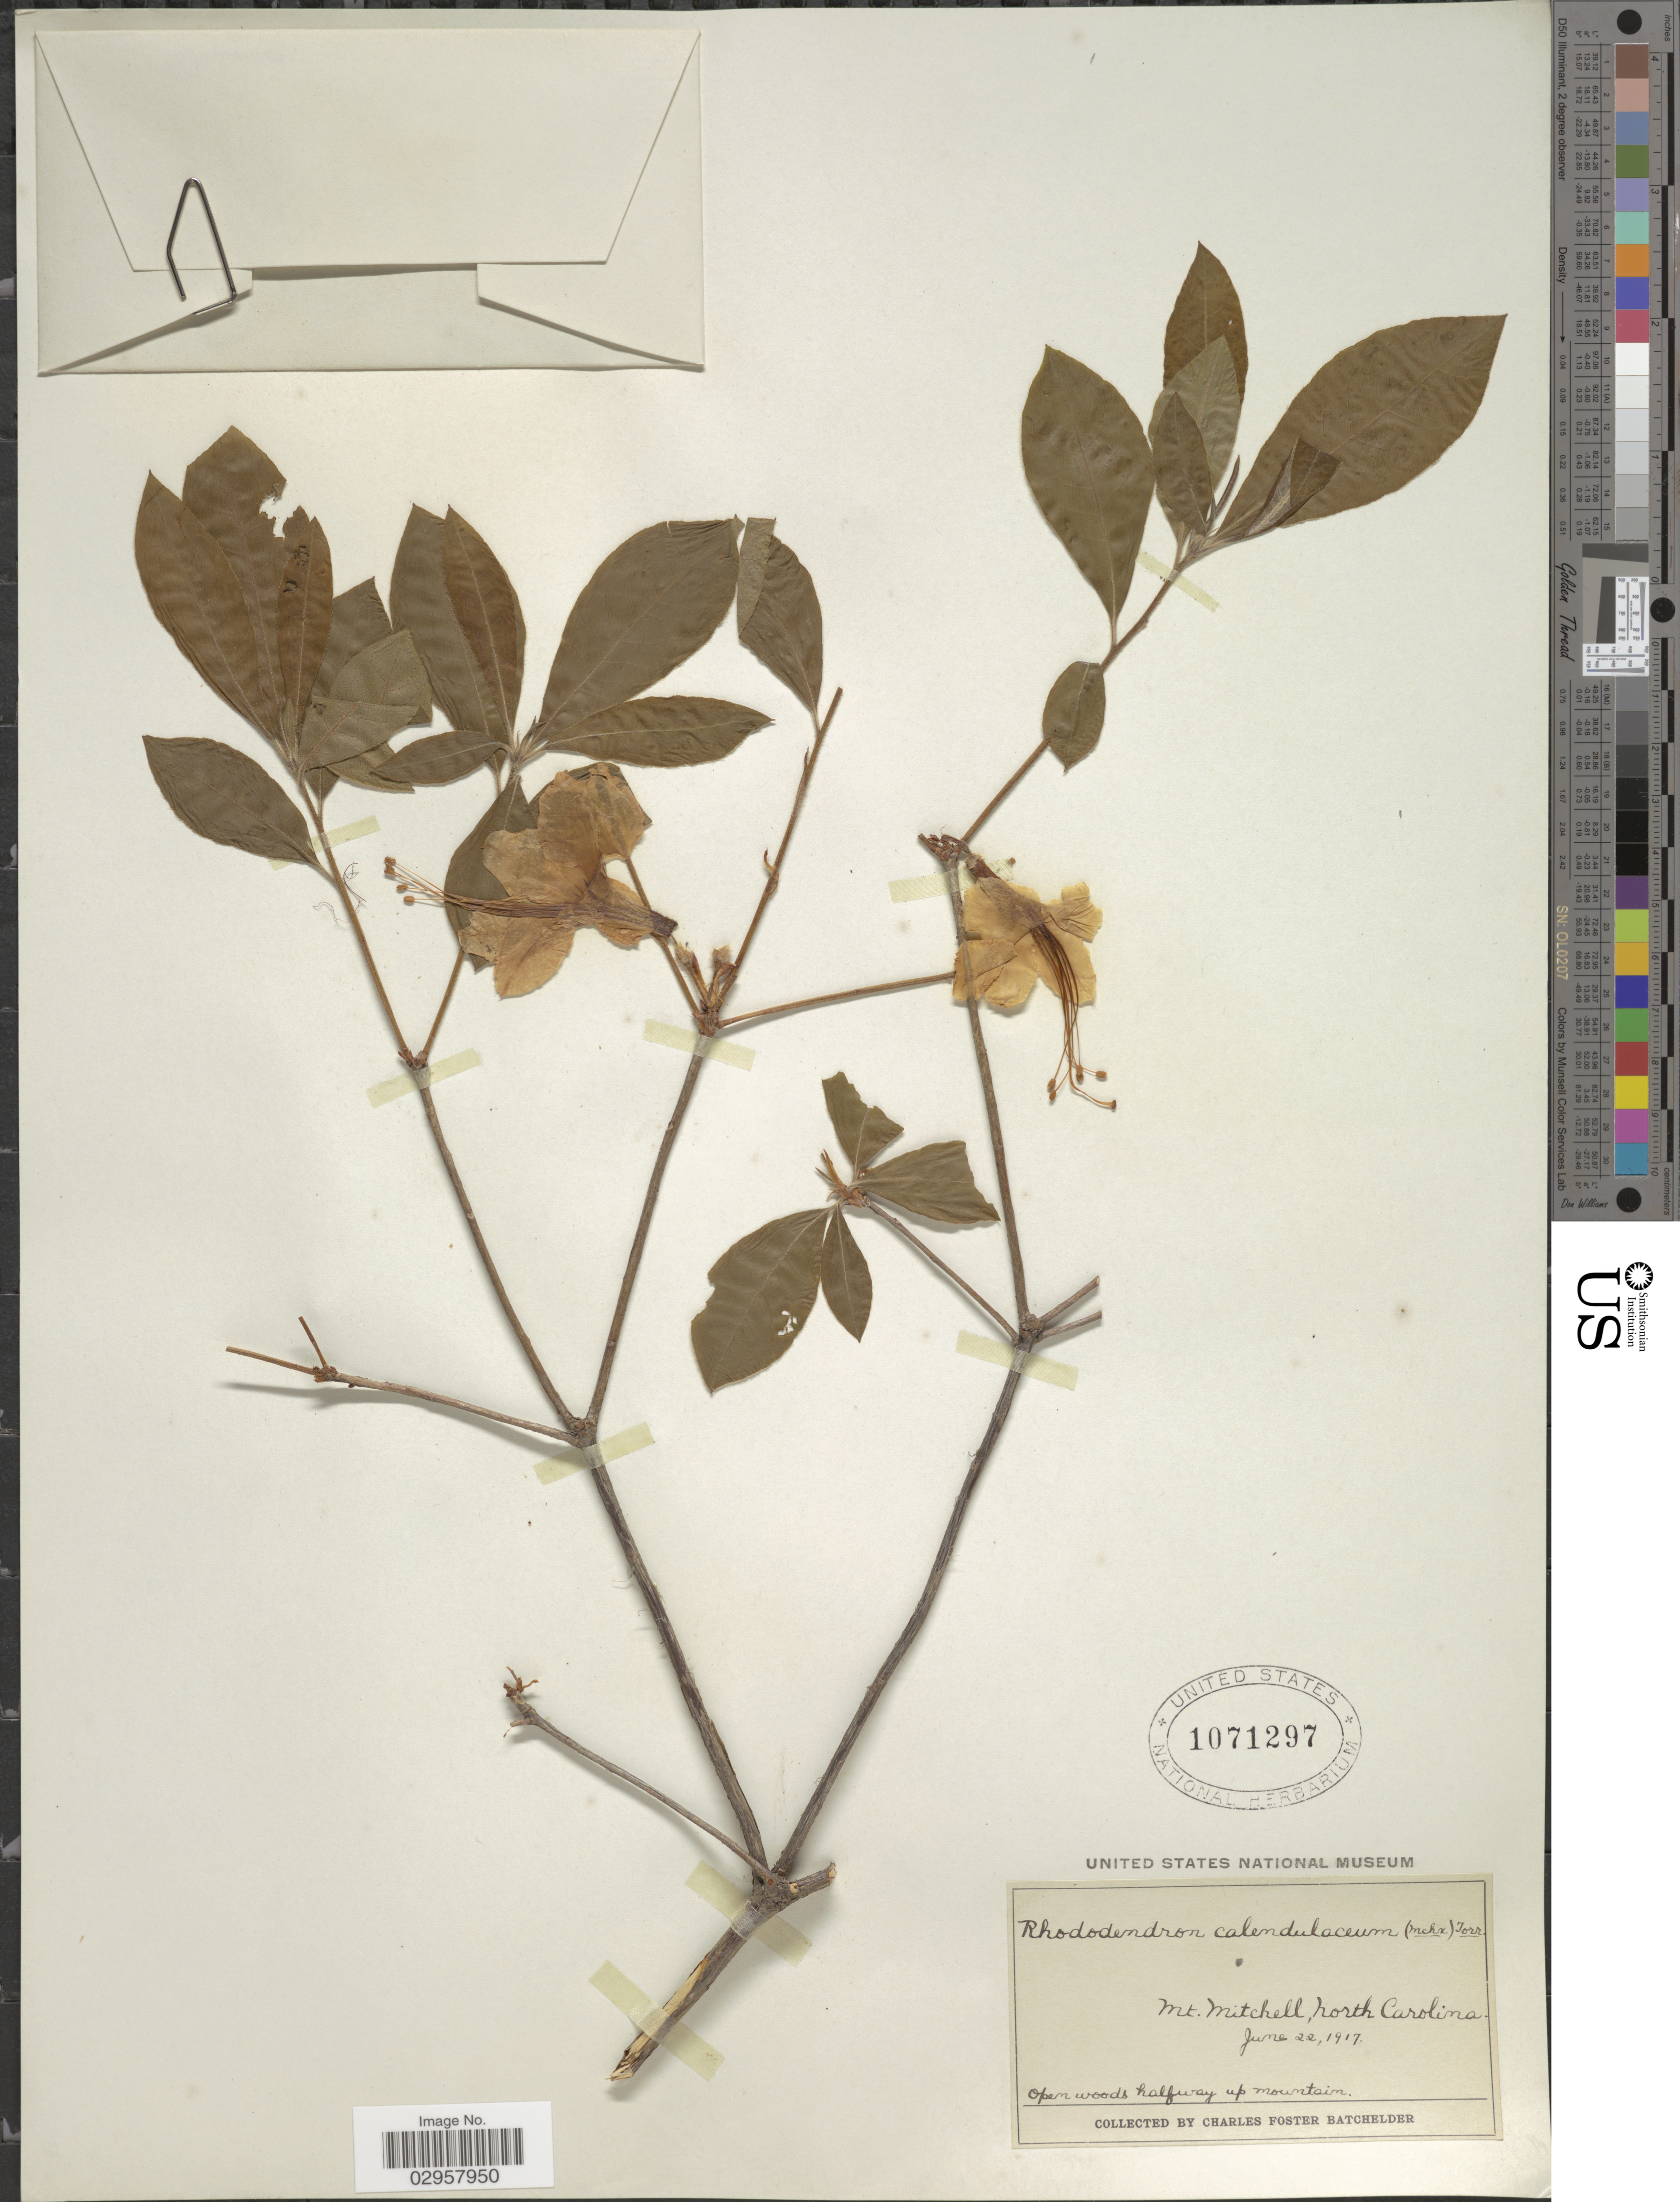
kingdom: Plantae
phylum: Tracheophyta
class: Magnoliopsida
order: Ericales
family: Ericaceae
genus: Rhododendron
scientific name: Rhododendron calendulaceum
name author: (Michx.) Torr.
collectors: C. Batchelder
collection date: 1917-06-22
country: United States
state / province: North Carolina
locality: Mt. Mitchell. Open woods halfway up mountain.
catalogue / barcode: US 1071297